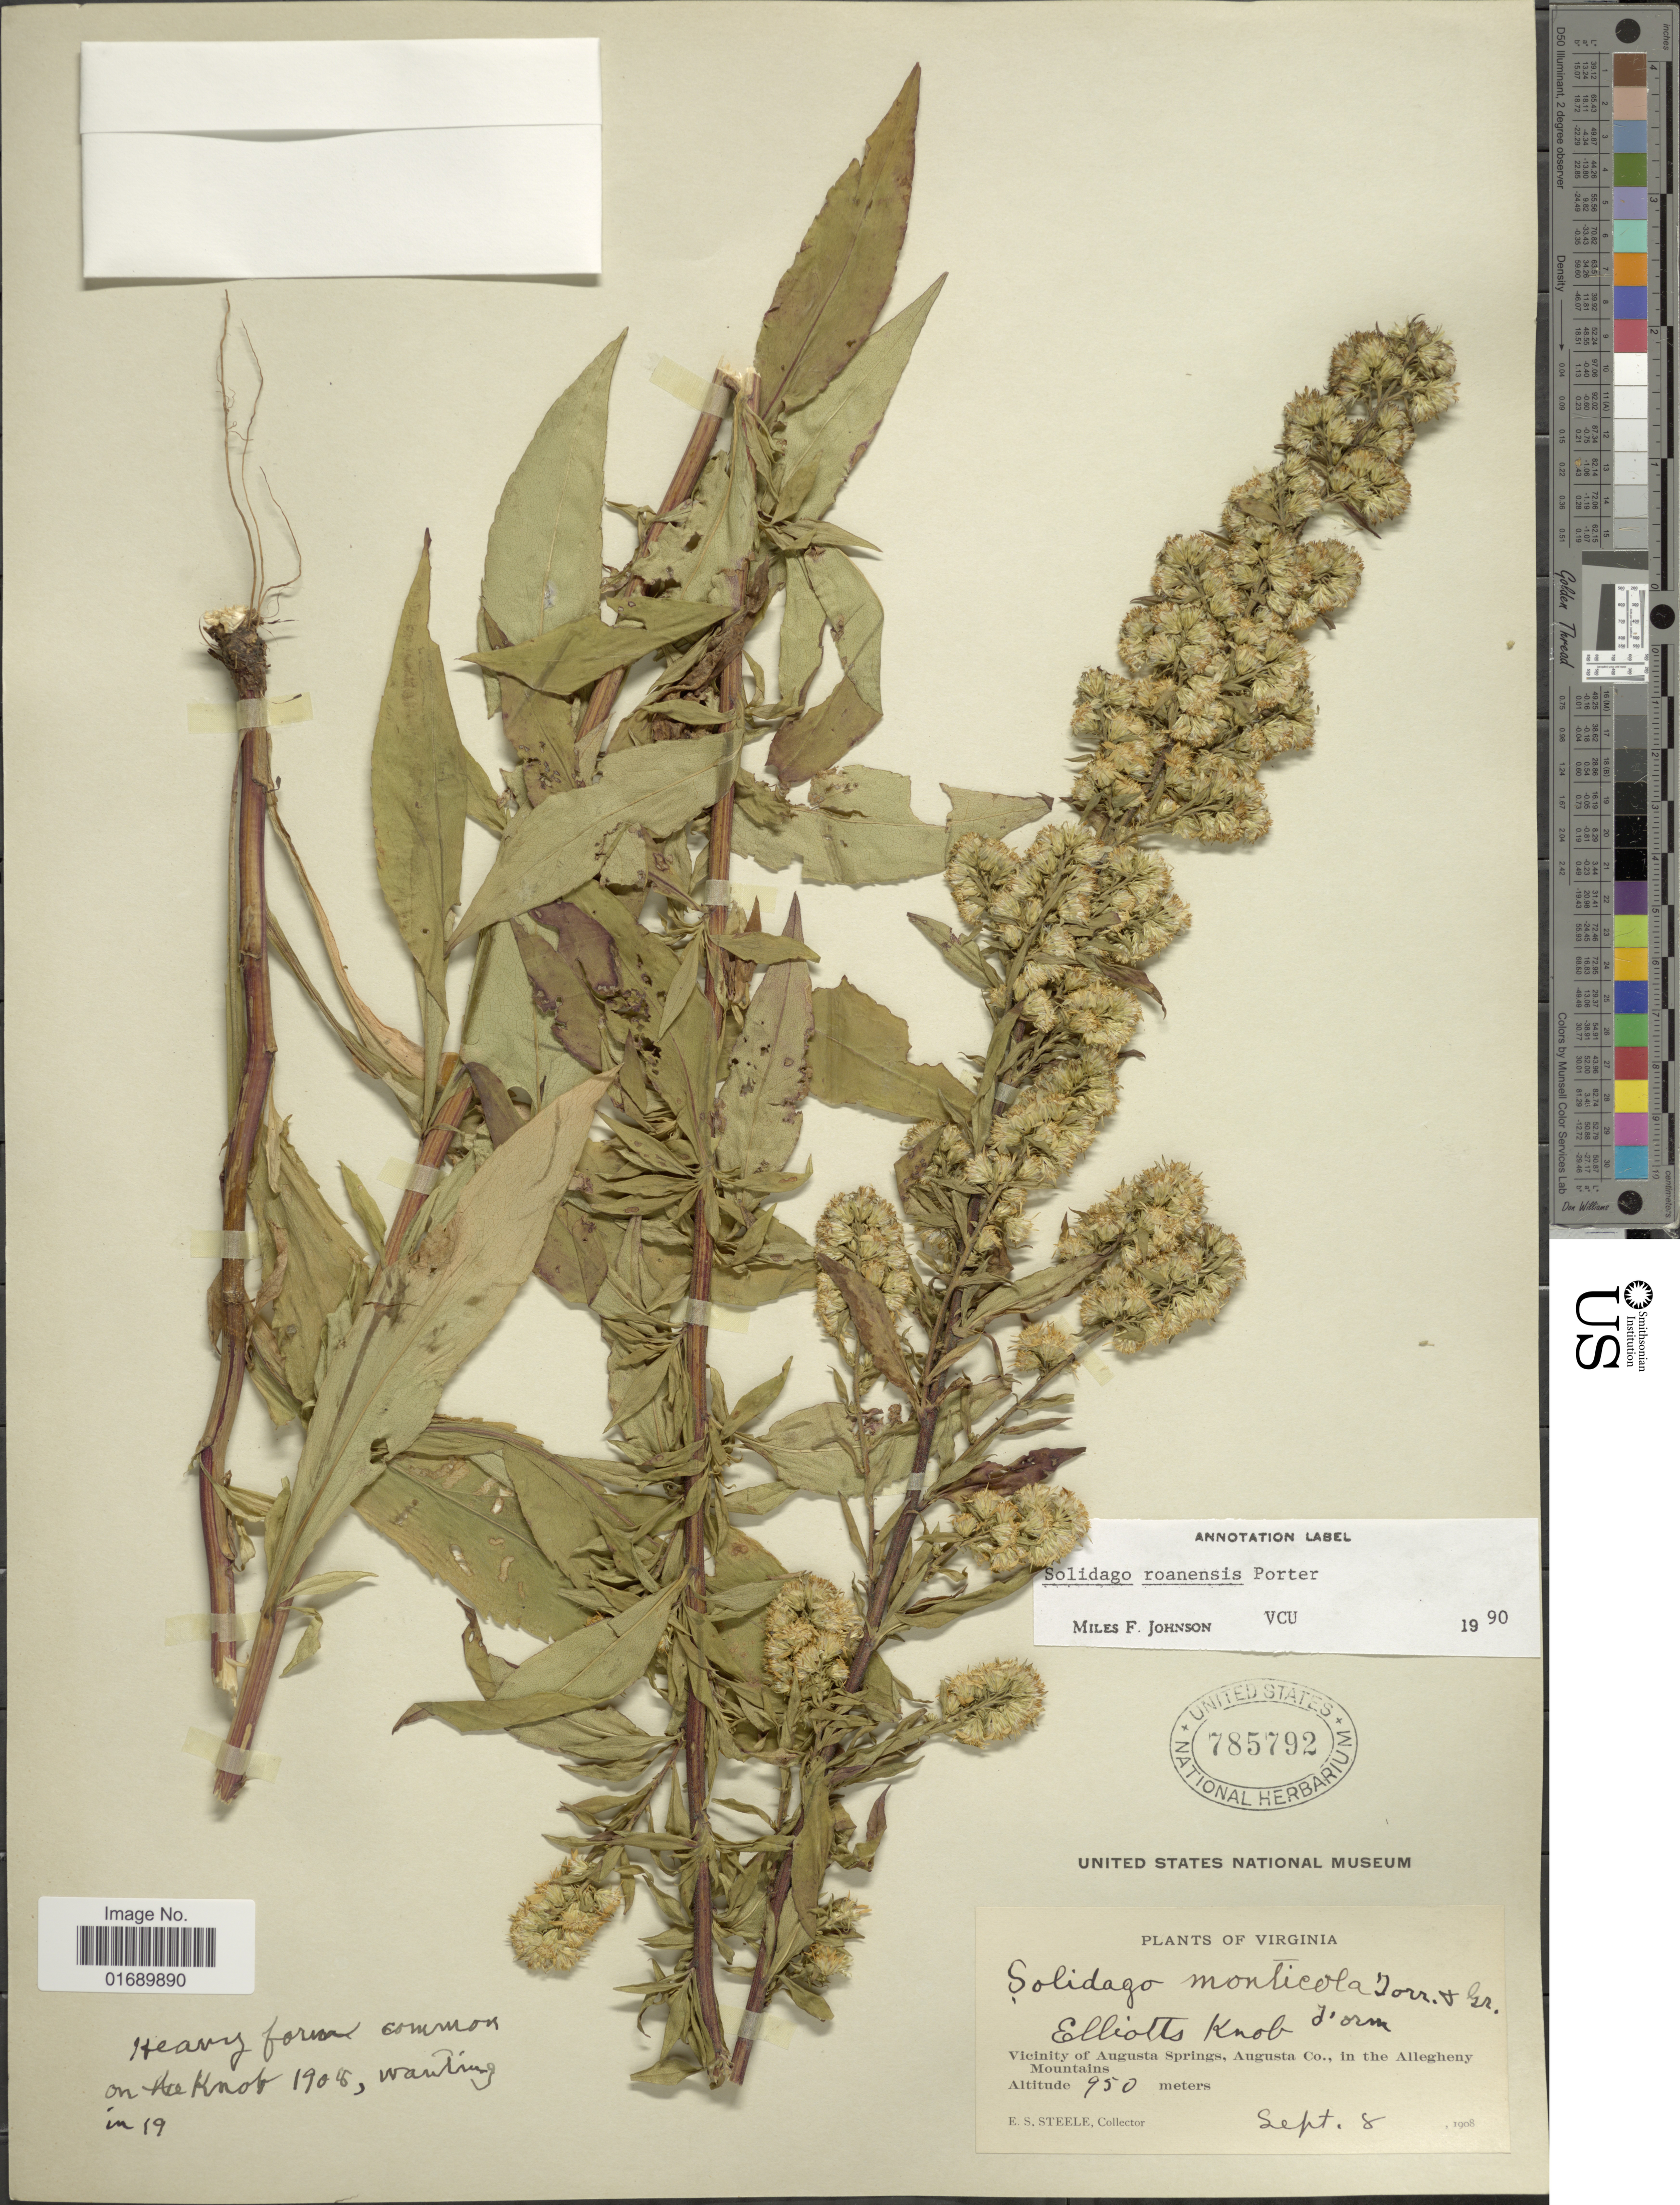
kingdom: Plantae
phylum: Tracheophyta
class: Magnoliopsida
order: Asterales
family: Asteraceae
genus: Solidago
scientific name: Solidago roanensis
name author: Porter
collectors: E. Steele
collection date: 1908-09-08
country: United States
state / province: Virginia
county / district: Augusta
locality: Elliots Knob, Vicinity of Augusta Springs, Augusta Co., in he Allegheny Mountains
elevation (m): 950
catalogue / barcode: US 785792